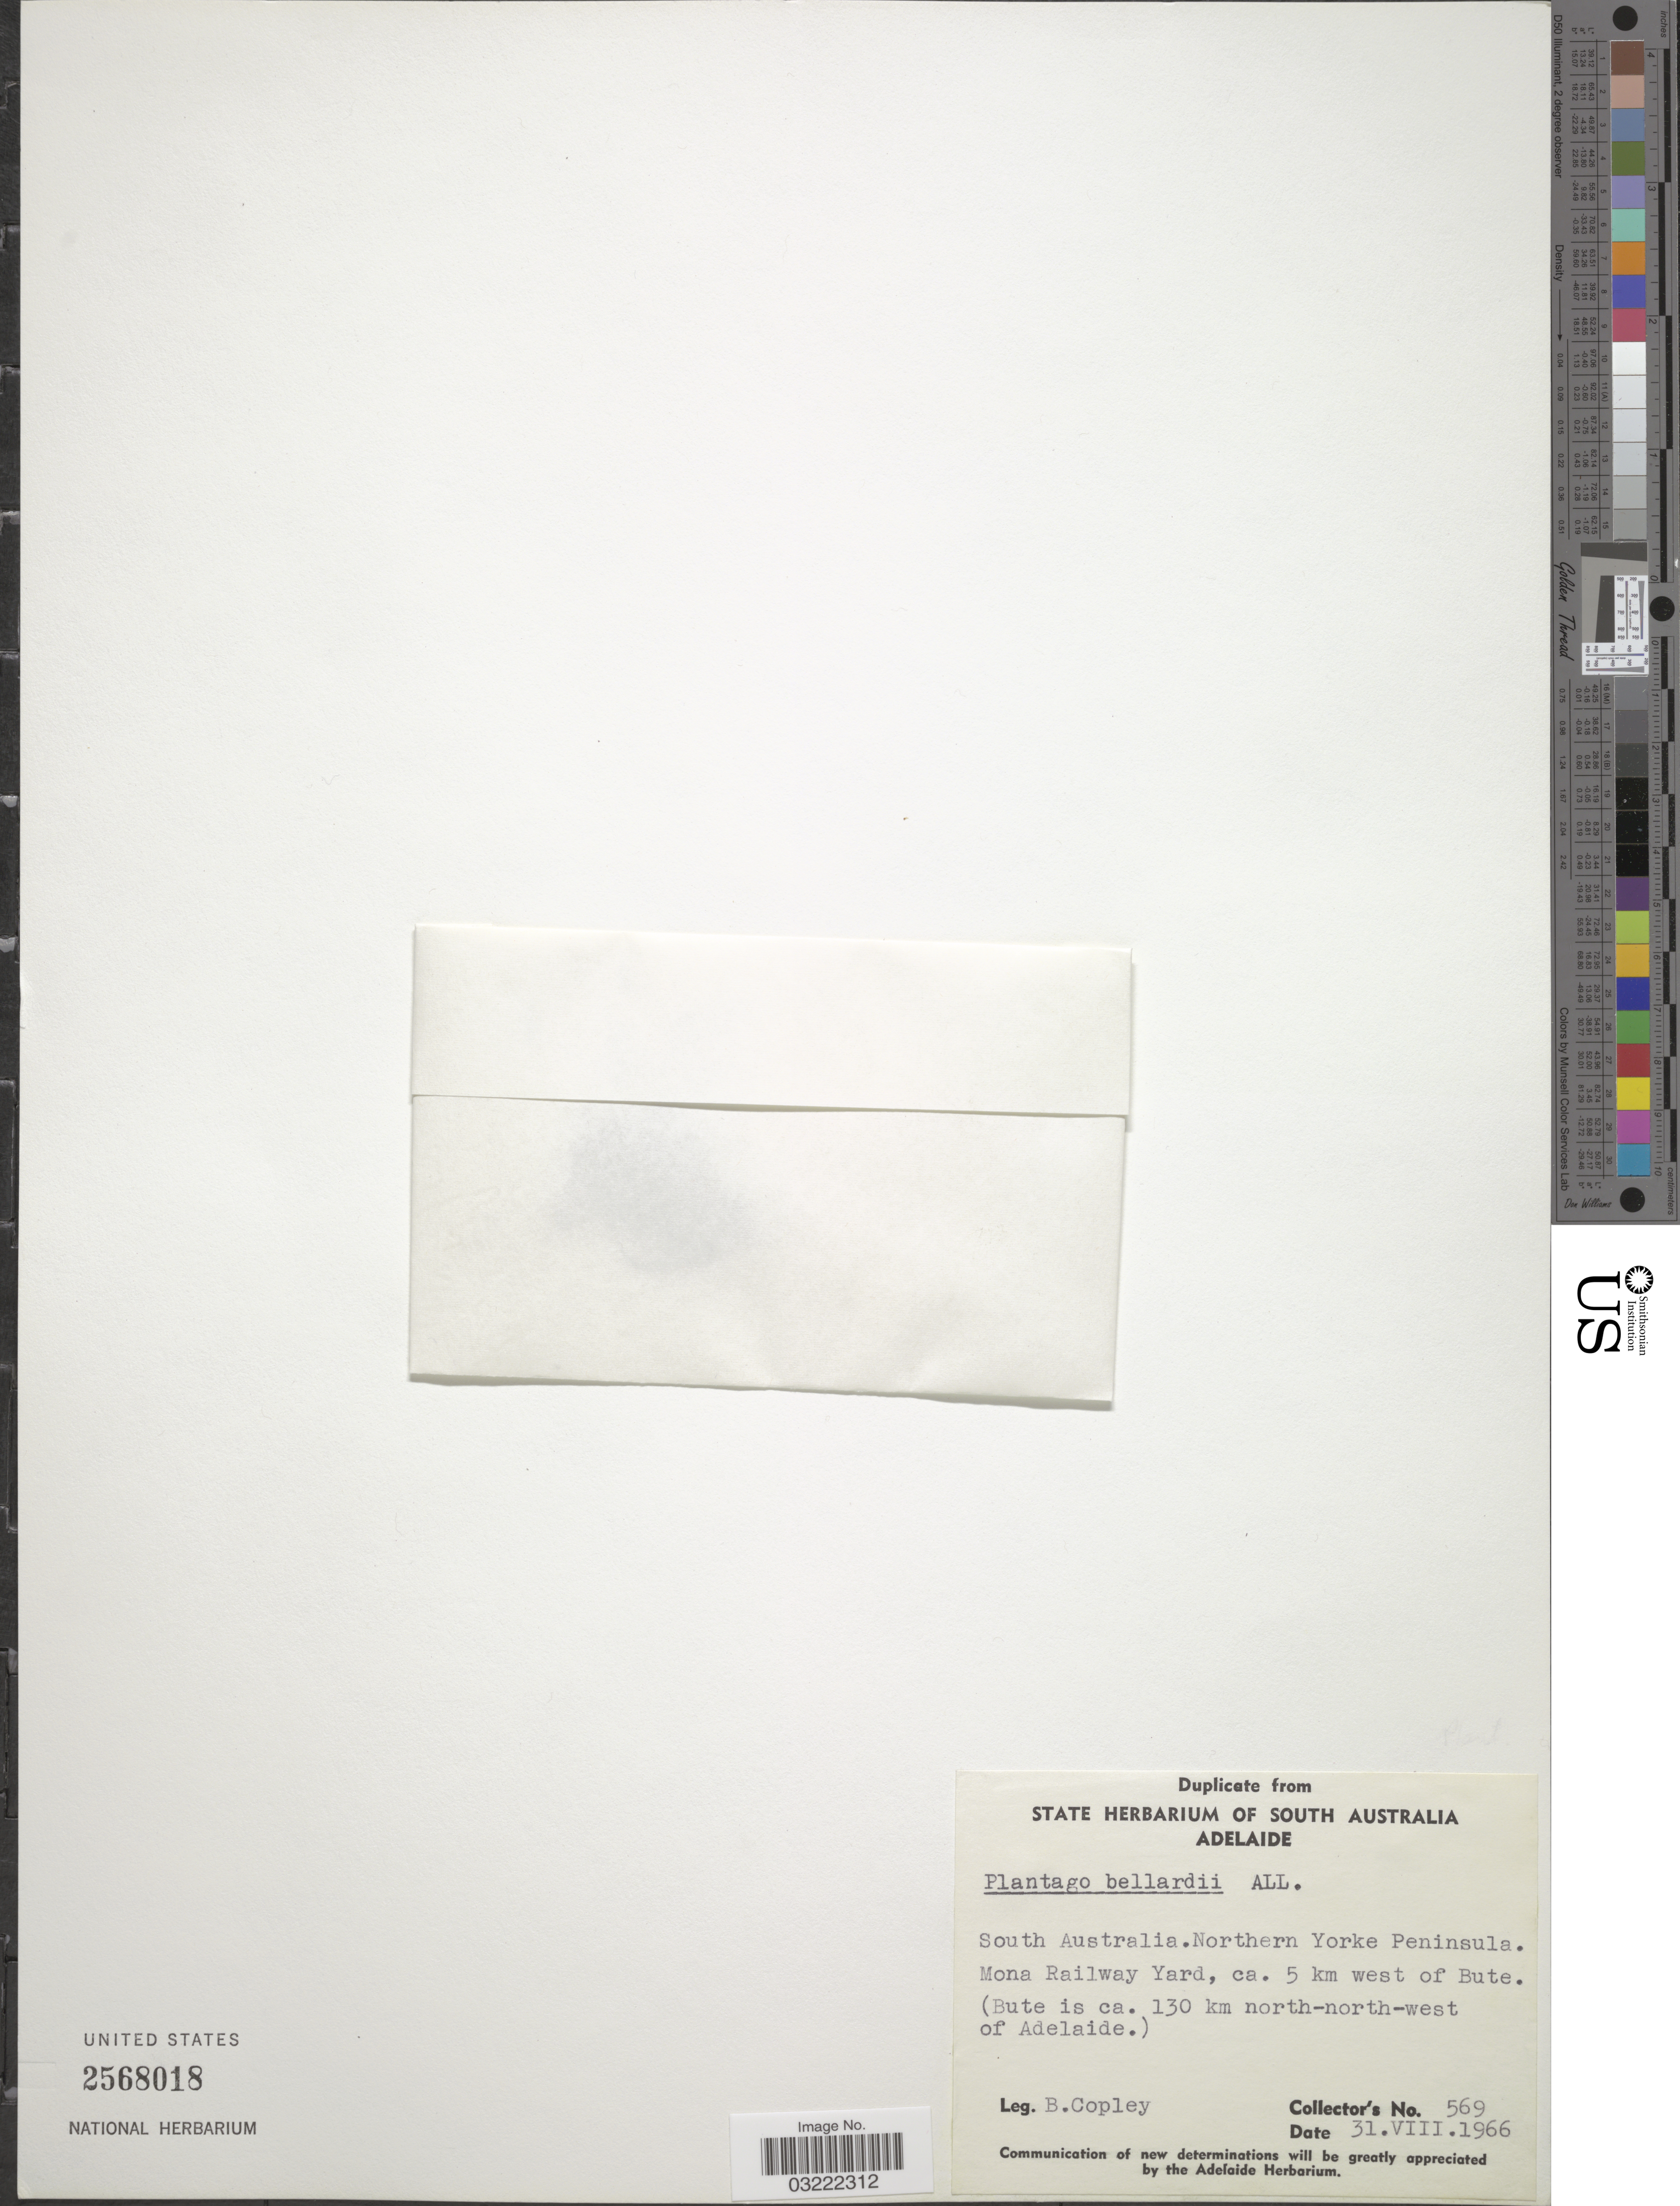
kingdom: Plantae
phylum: Tracheophyta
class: Magnoliopsida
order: Lamiales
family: Plantaginaceae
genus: Plantago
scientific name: Plantago bellardi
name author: All.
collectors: B. Copley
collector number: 569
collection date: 1966-08-31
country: Australia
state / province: South Australia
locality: Northern York Peninsula. Mona Railway Yard, ca. 5 km west of Bute. (Bute is ca. 130 km north-north-west of Adelaide).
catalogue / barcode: US 2568018